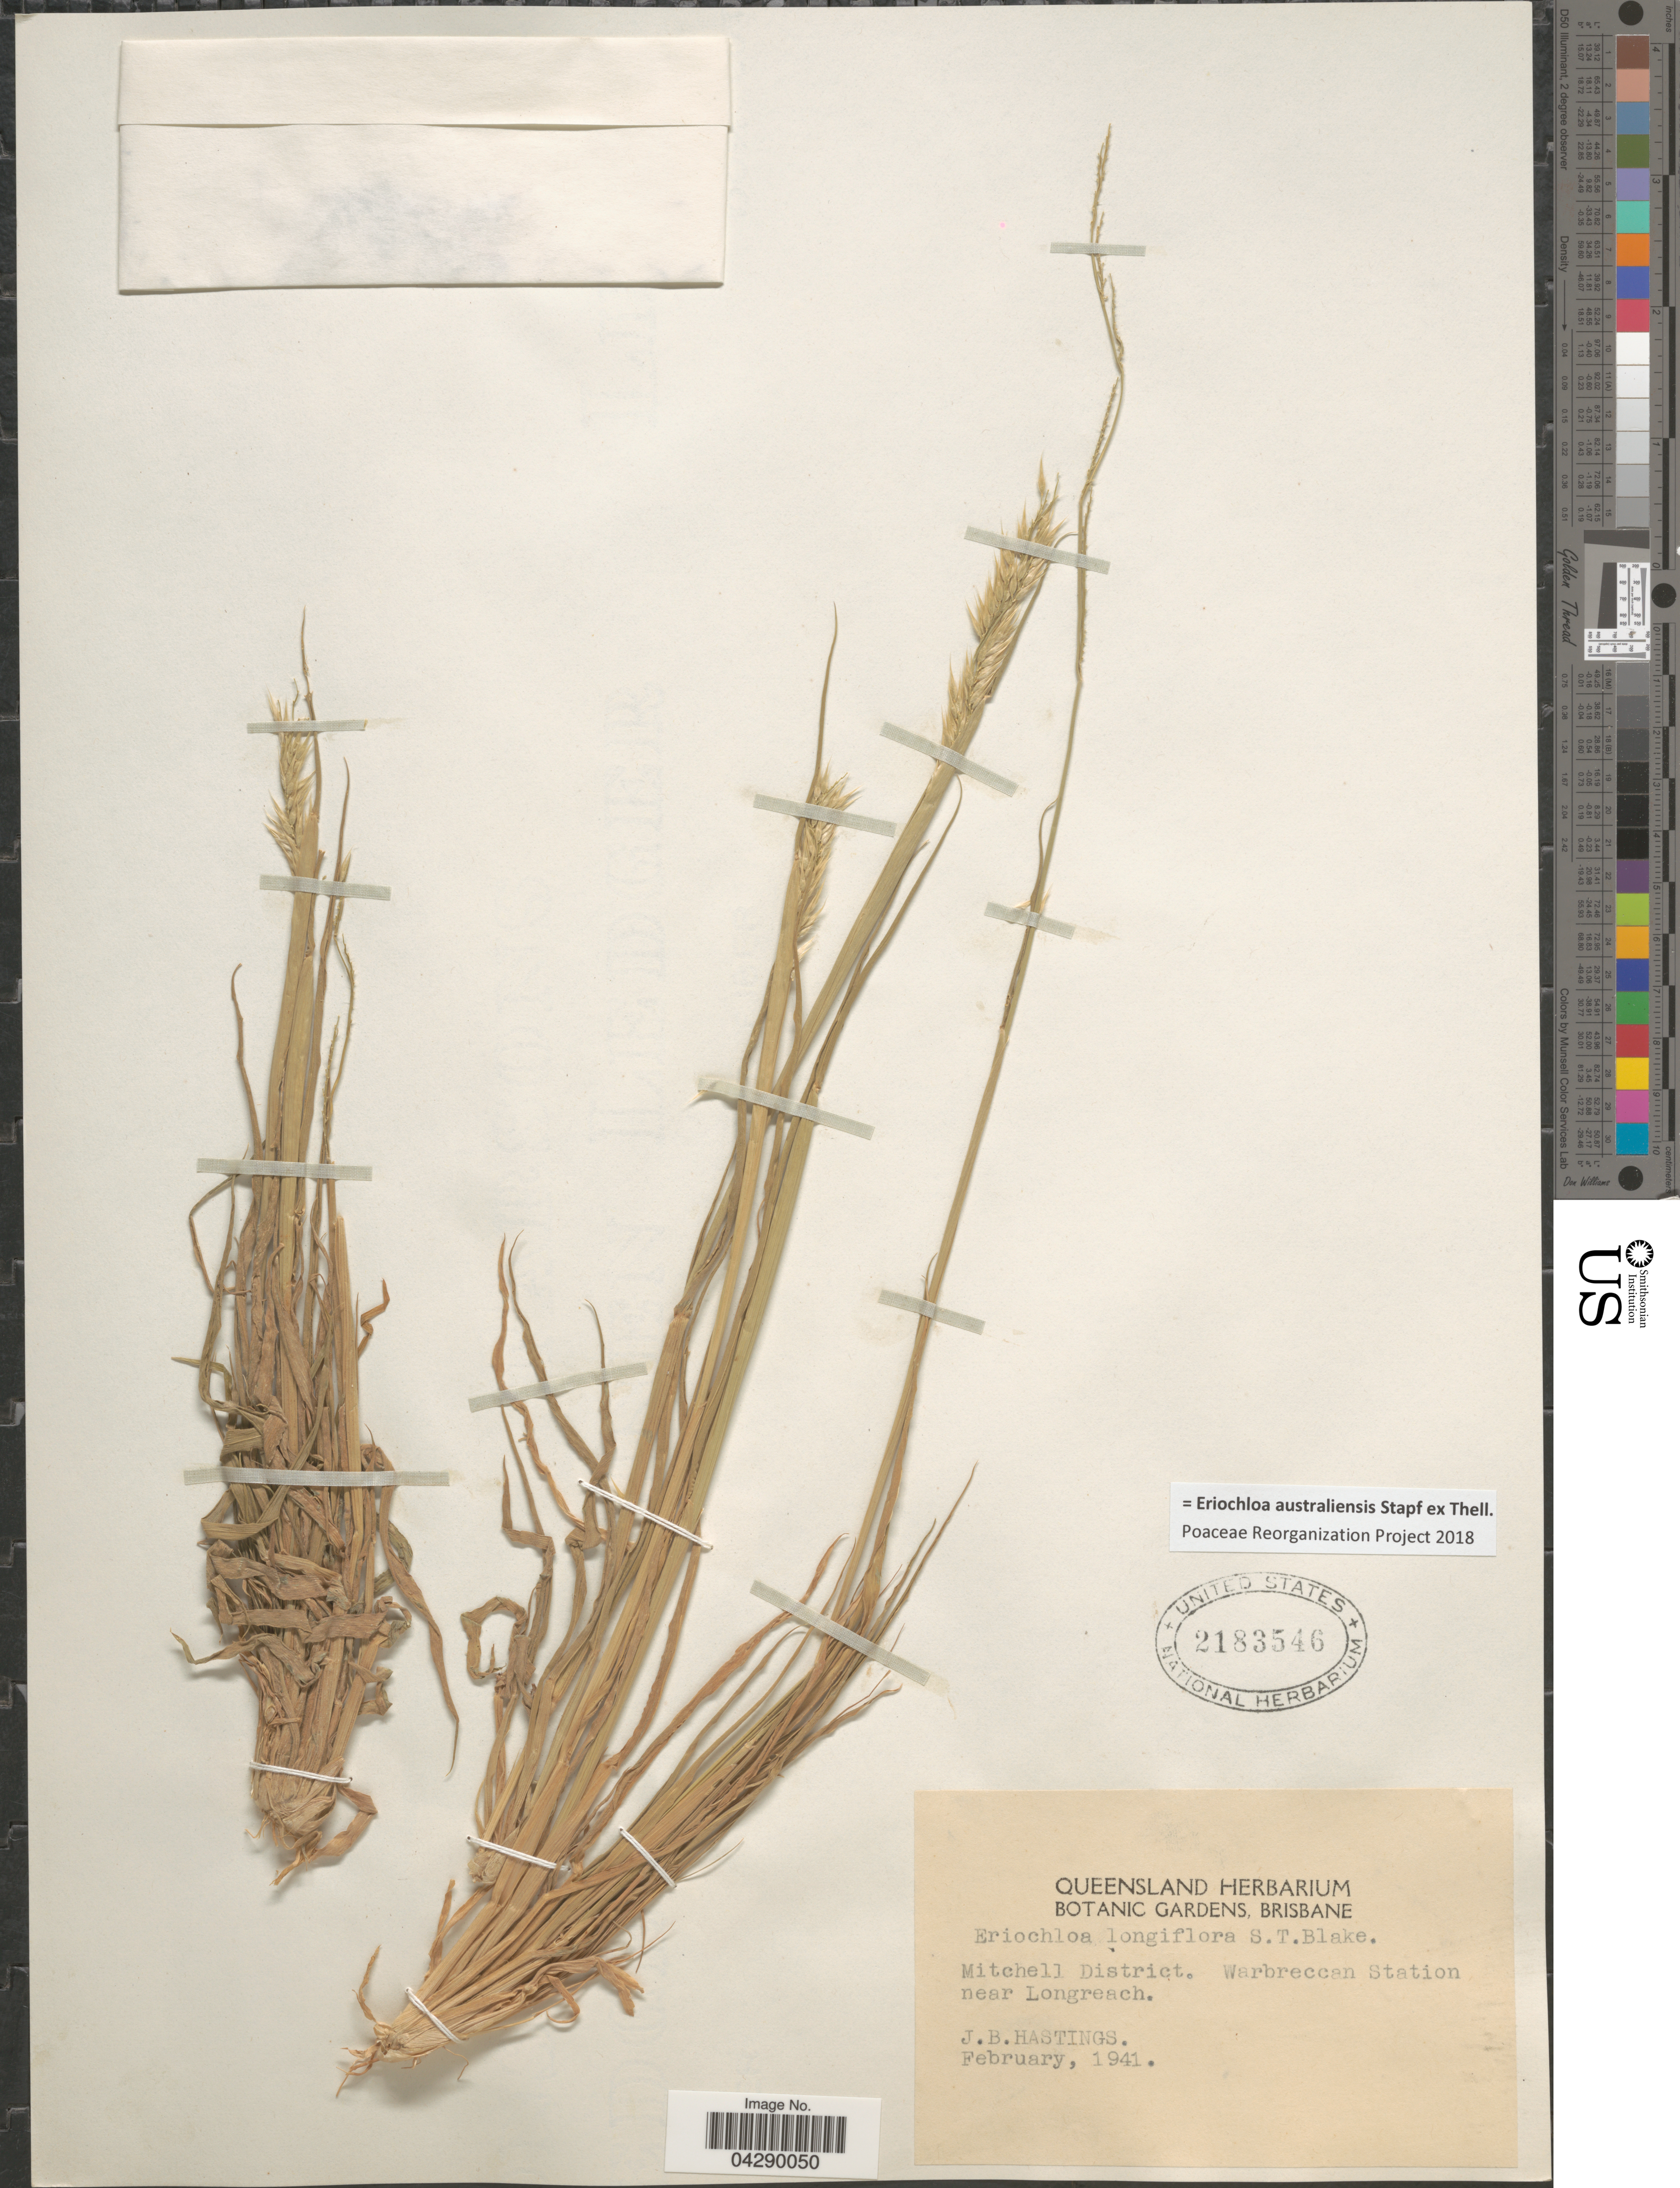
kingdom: Plantae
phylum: Tracheophyta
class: Liliopsida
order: Poales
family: Poaceae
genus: Eriochloa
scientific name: Eriochloa australiensis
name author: Thellung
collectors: J. Hastings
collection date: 1941-02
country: Australia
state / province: Queensland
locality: Mitchell District. Warbreccan Station near Longreach.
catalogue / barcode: US 2183546